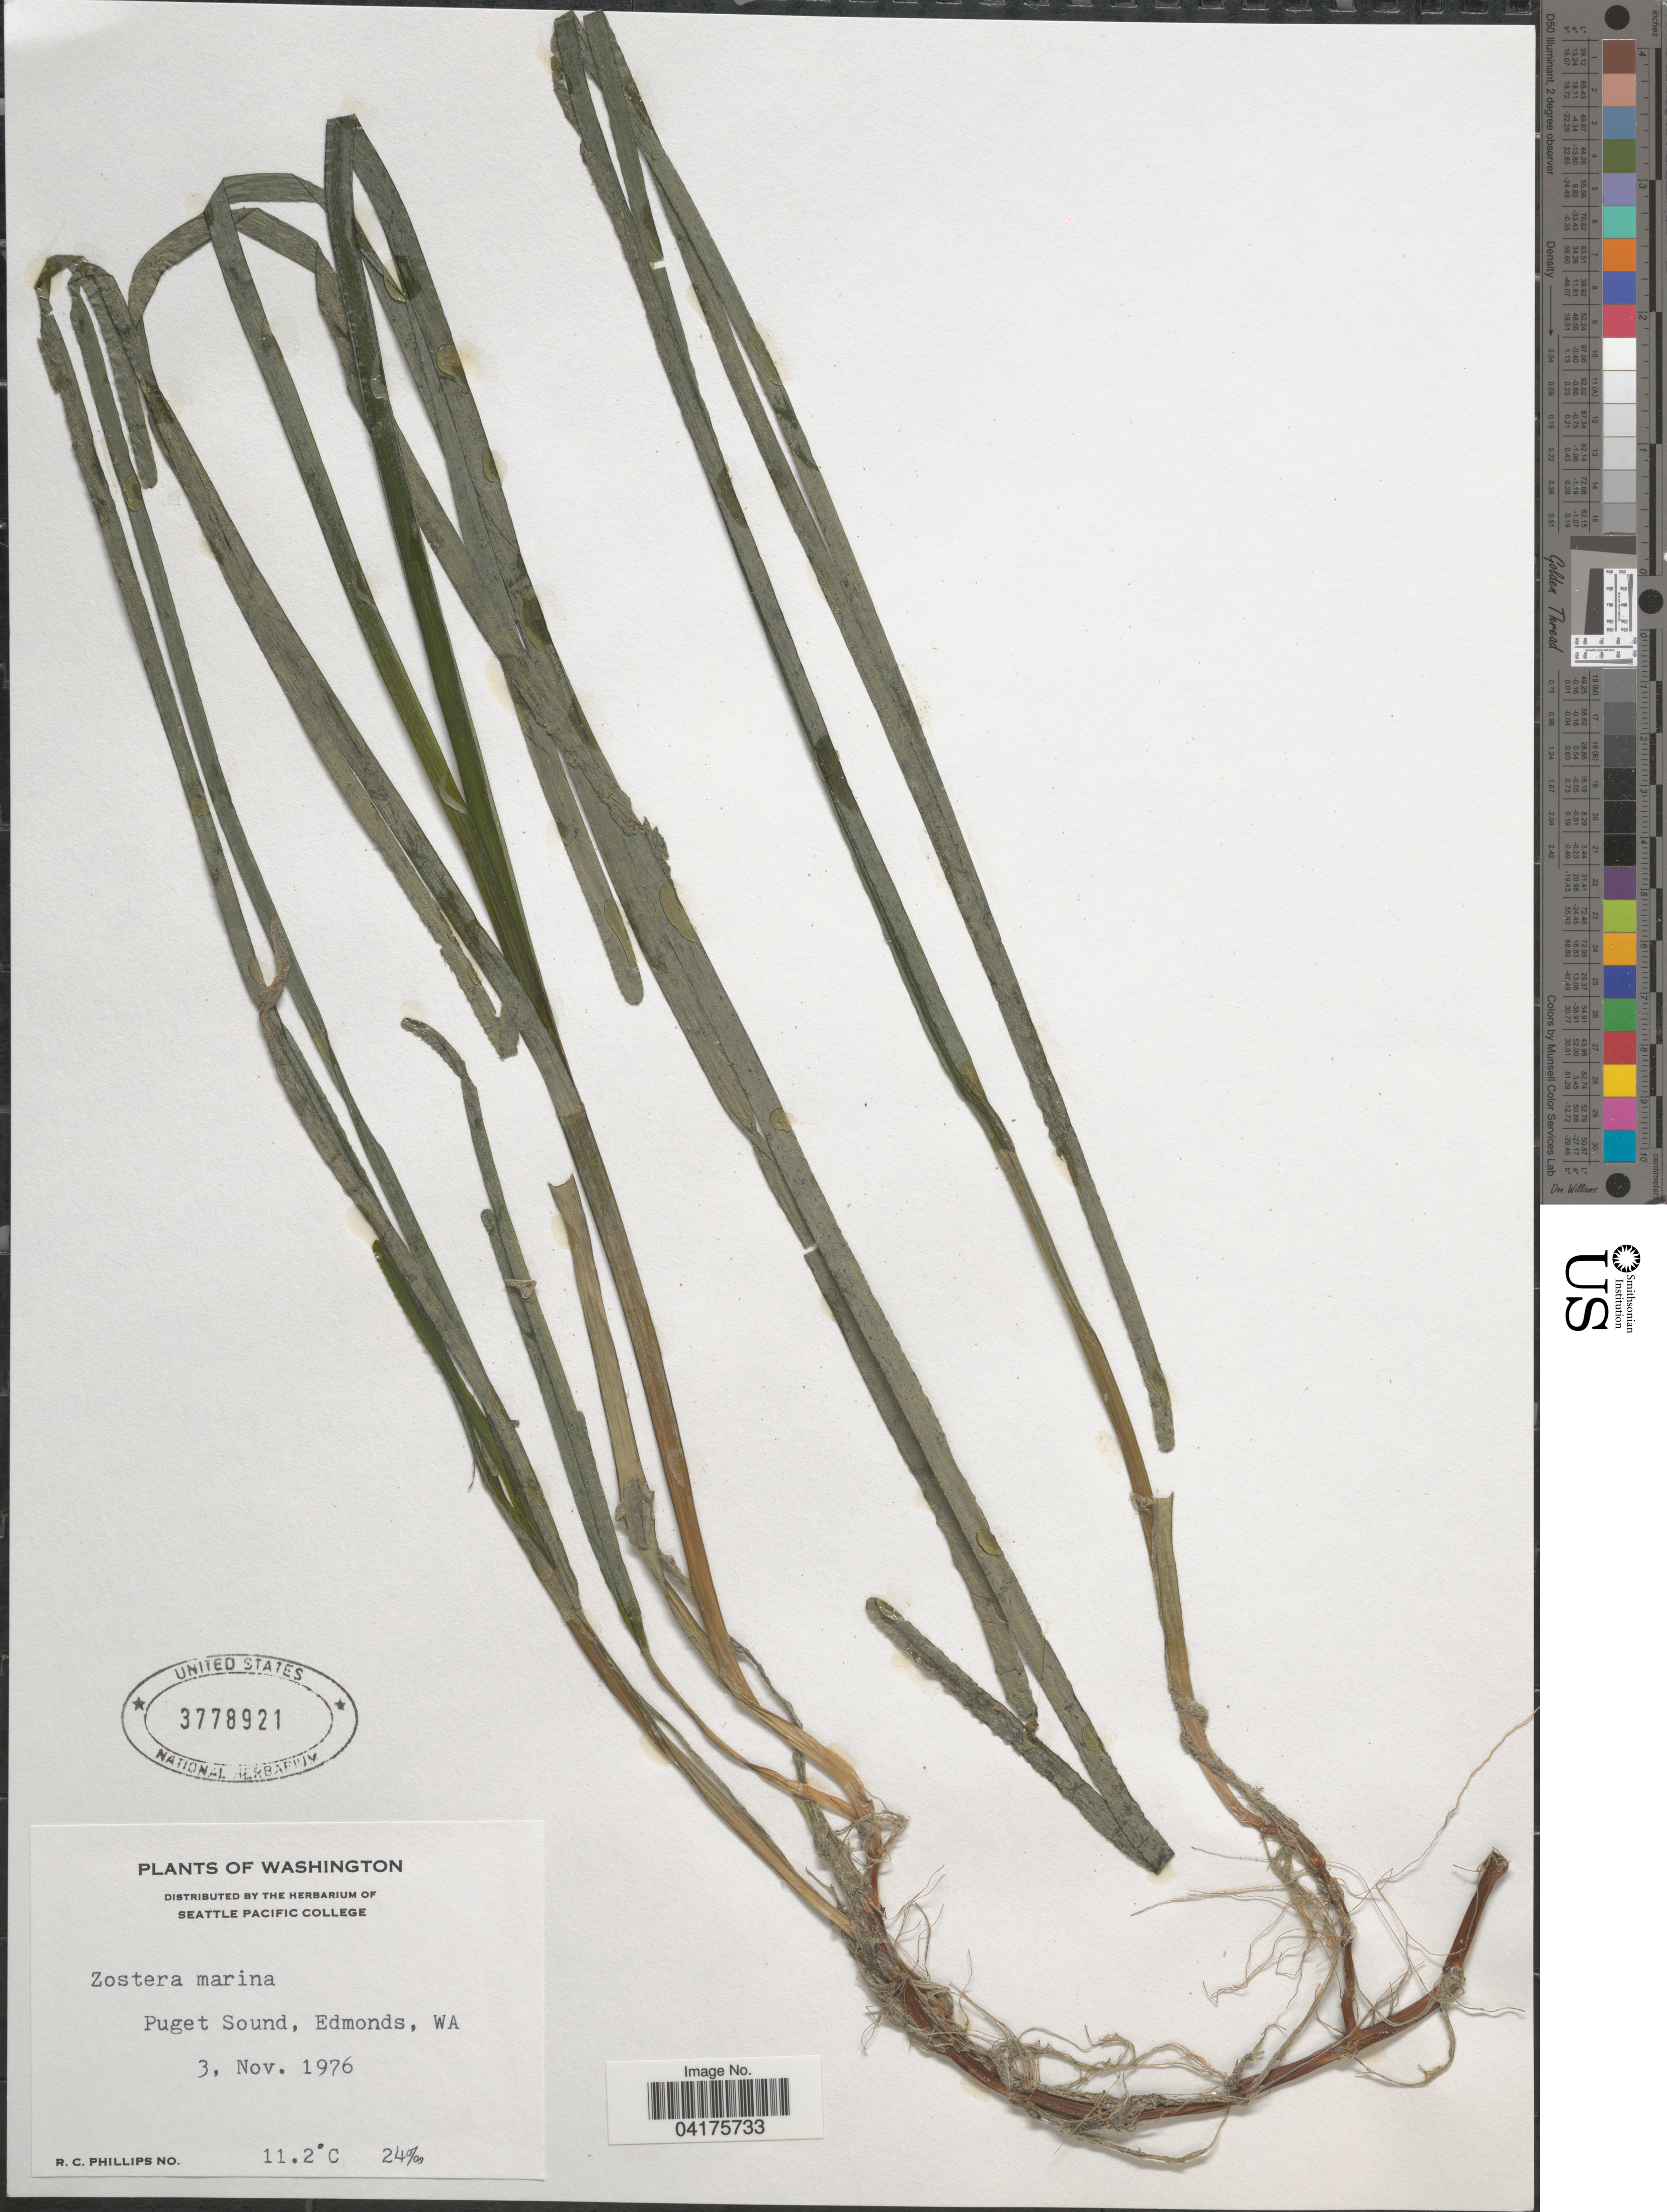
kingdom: Plantae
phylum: Tracheophyta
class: Liliopsida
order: Alismatales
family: Zosteraceae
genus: Zostera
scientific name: Zostera marina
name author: L.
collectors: R. C. Phillips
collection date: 1976-11-03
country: United States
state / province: Washington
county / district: King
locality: Puget Sound, Edmonds.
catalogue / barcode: US 3778921